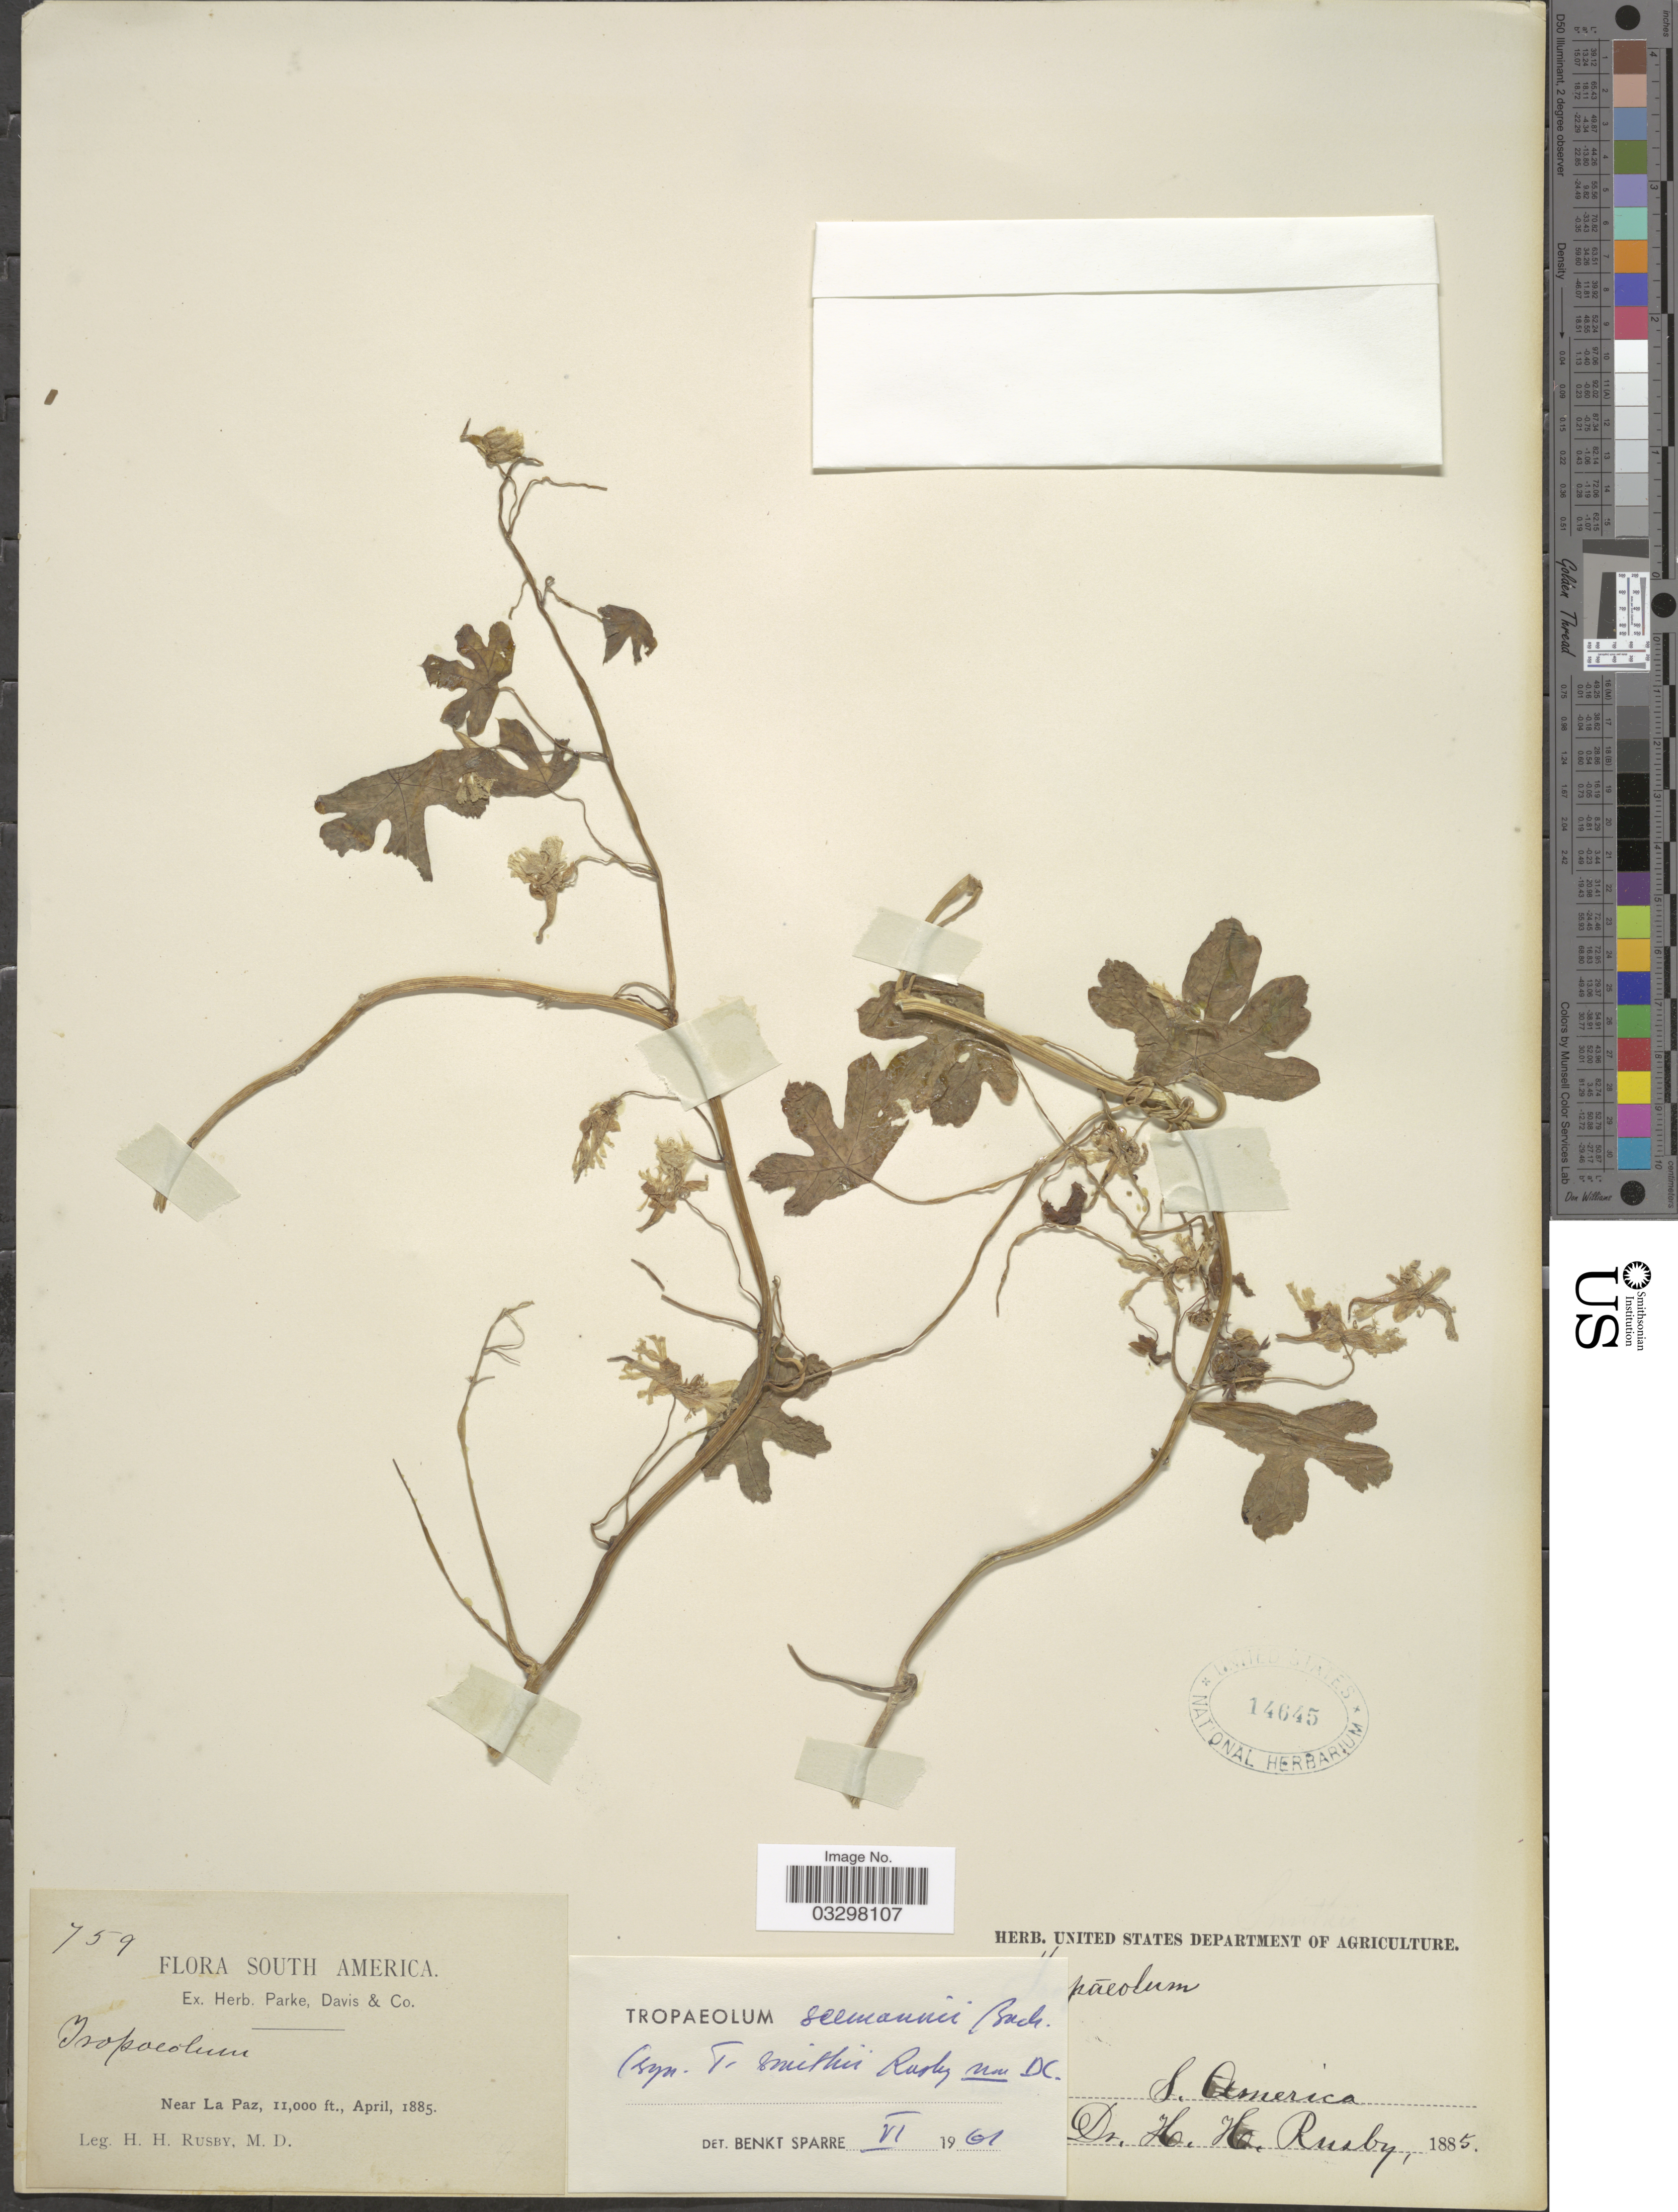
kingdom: Plantae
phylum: Tracheophyta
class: Magnoliopsida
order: Brassicales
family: Tropaeolaceae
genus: Tropaeolum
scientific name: Tropaeolum seemannii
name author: Buchenau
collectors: H. H. Rusby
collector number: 759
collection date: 1885-04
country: Bolivia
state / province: La Paz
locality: Near La Paz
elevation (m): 3353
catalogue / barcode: US 14645